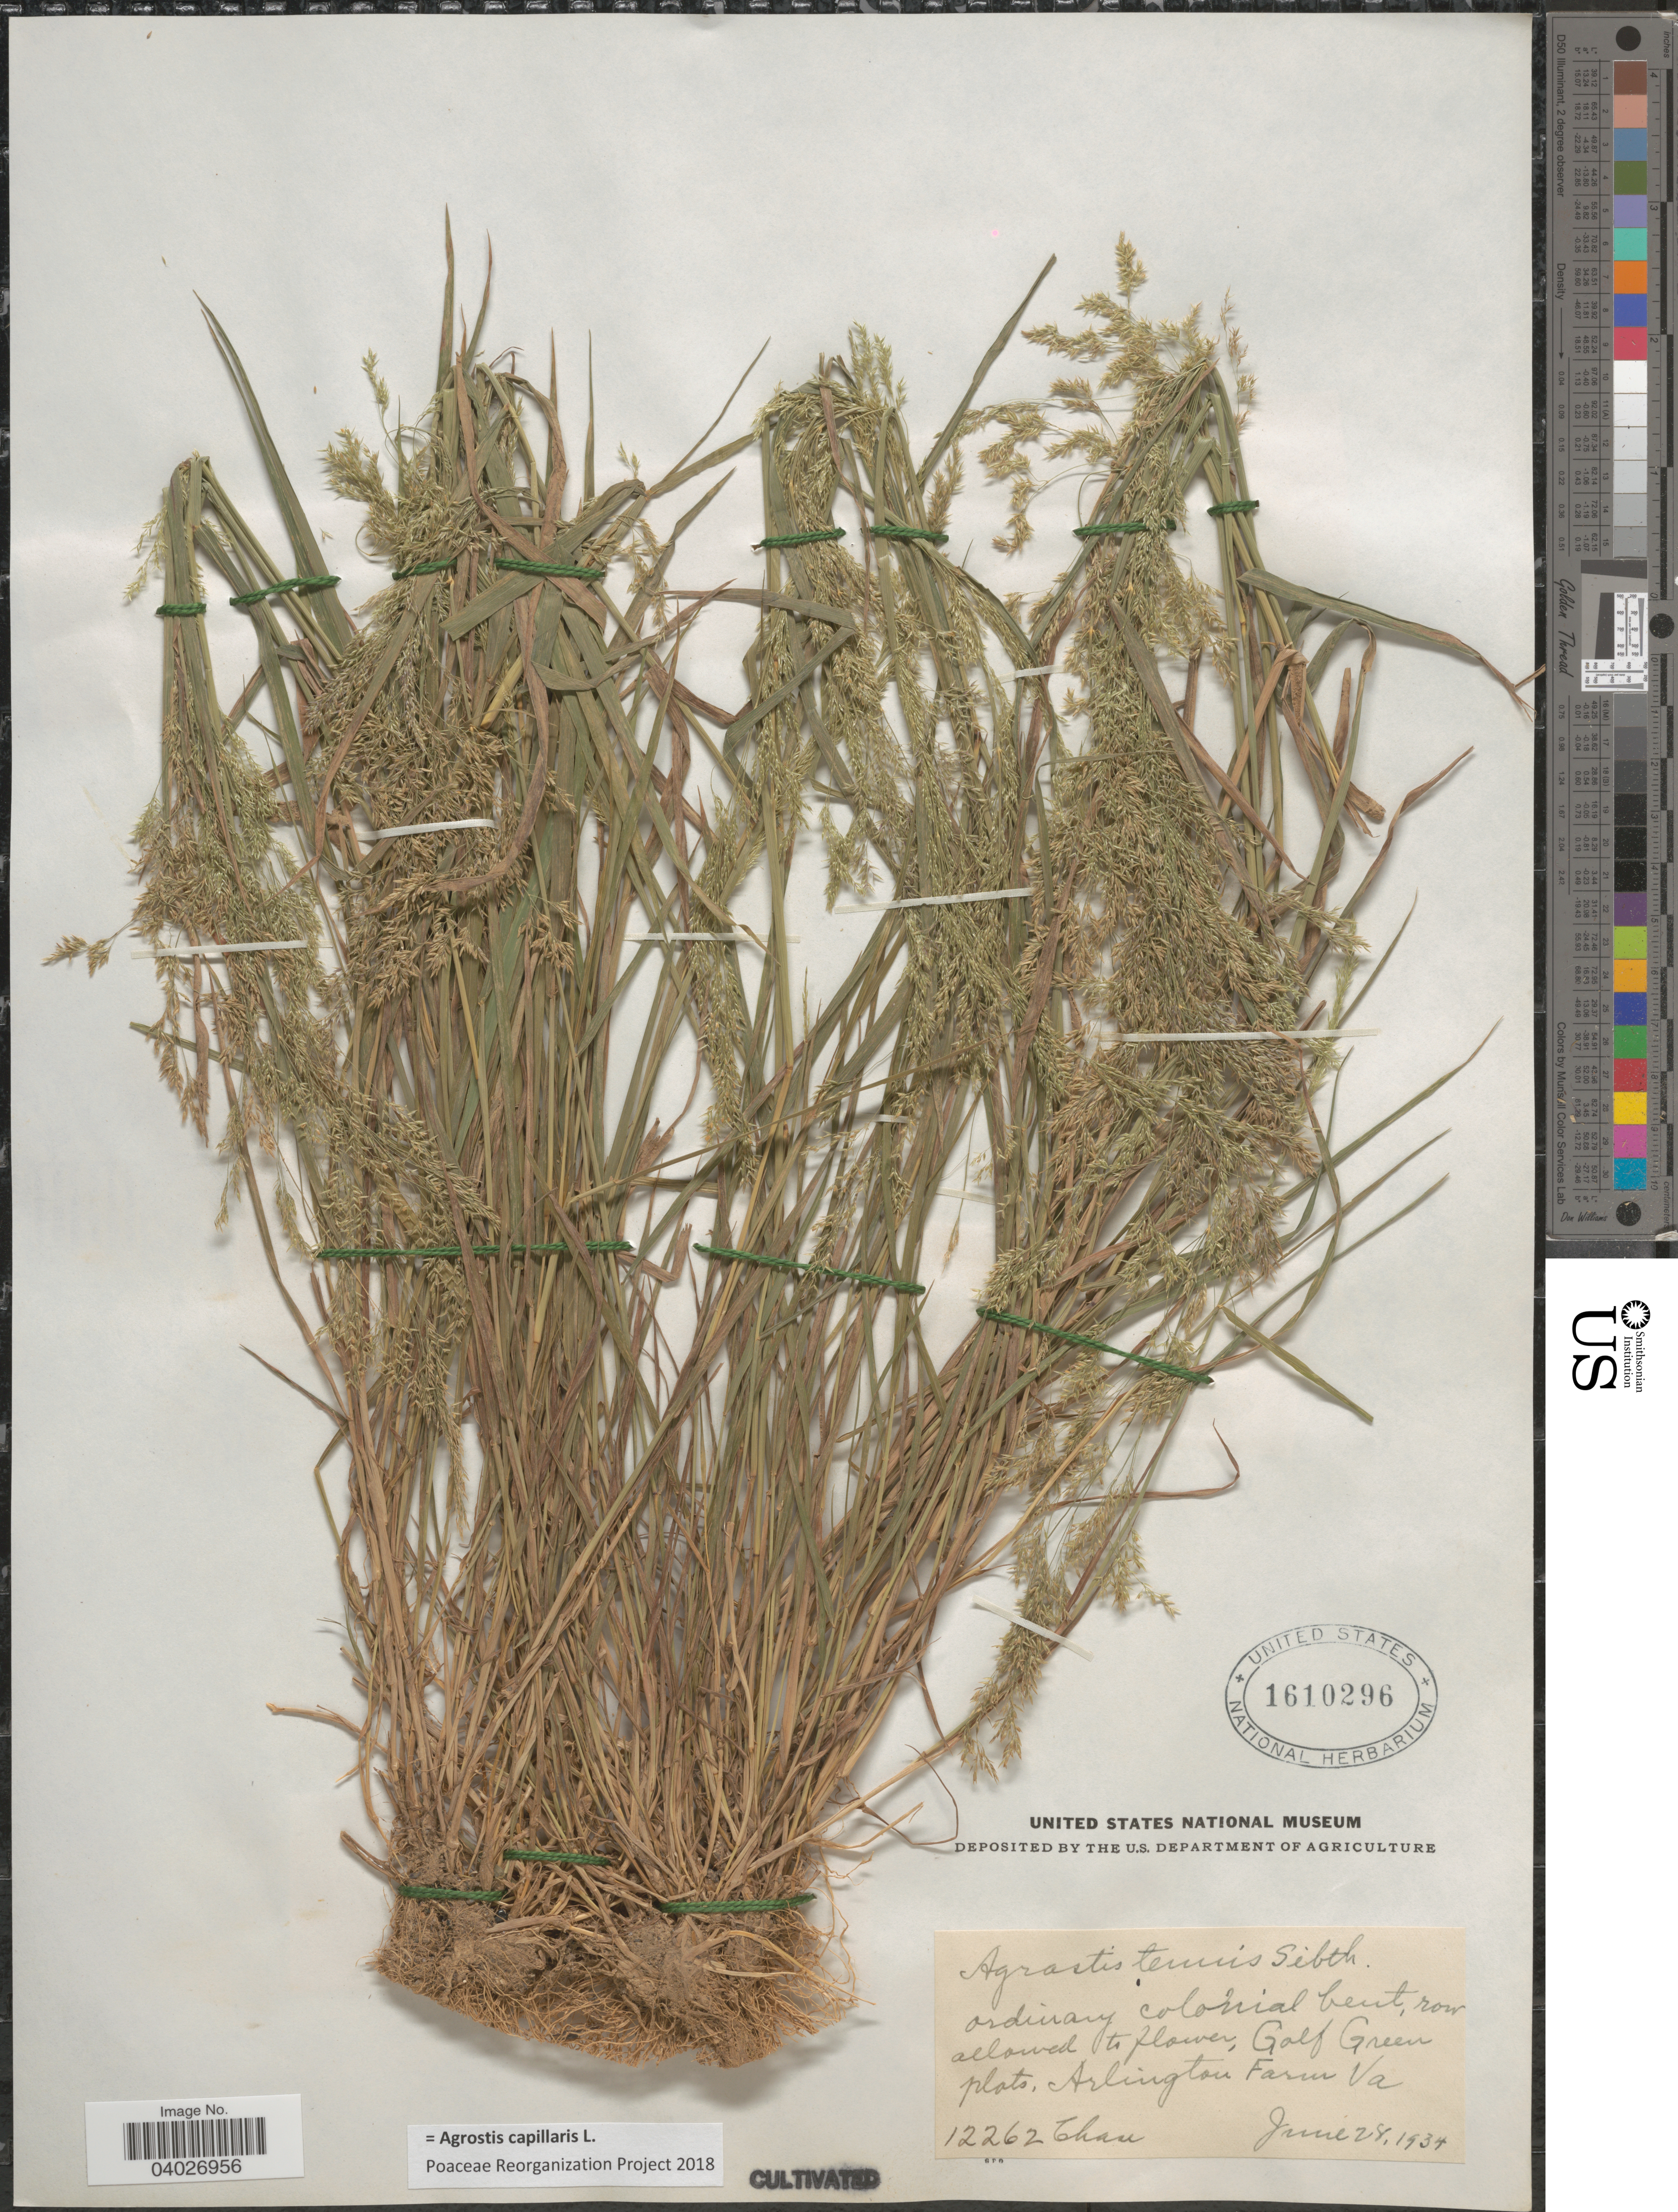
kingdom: Plantae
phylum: Tracheophyta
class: Liliopsida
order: Poales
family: Poaceae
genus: Agrostis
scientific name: Agrostis capillaris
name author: L.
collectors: Chase, --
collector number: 12262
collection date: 1934-06-28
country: United States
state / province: Virginia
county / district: Arlington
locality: Golf Green plots, Arlington Farm.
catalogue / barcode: US 1610296